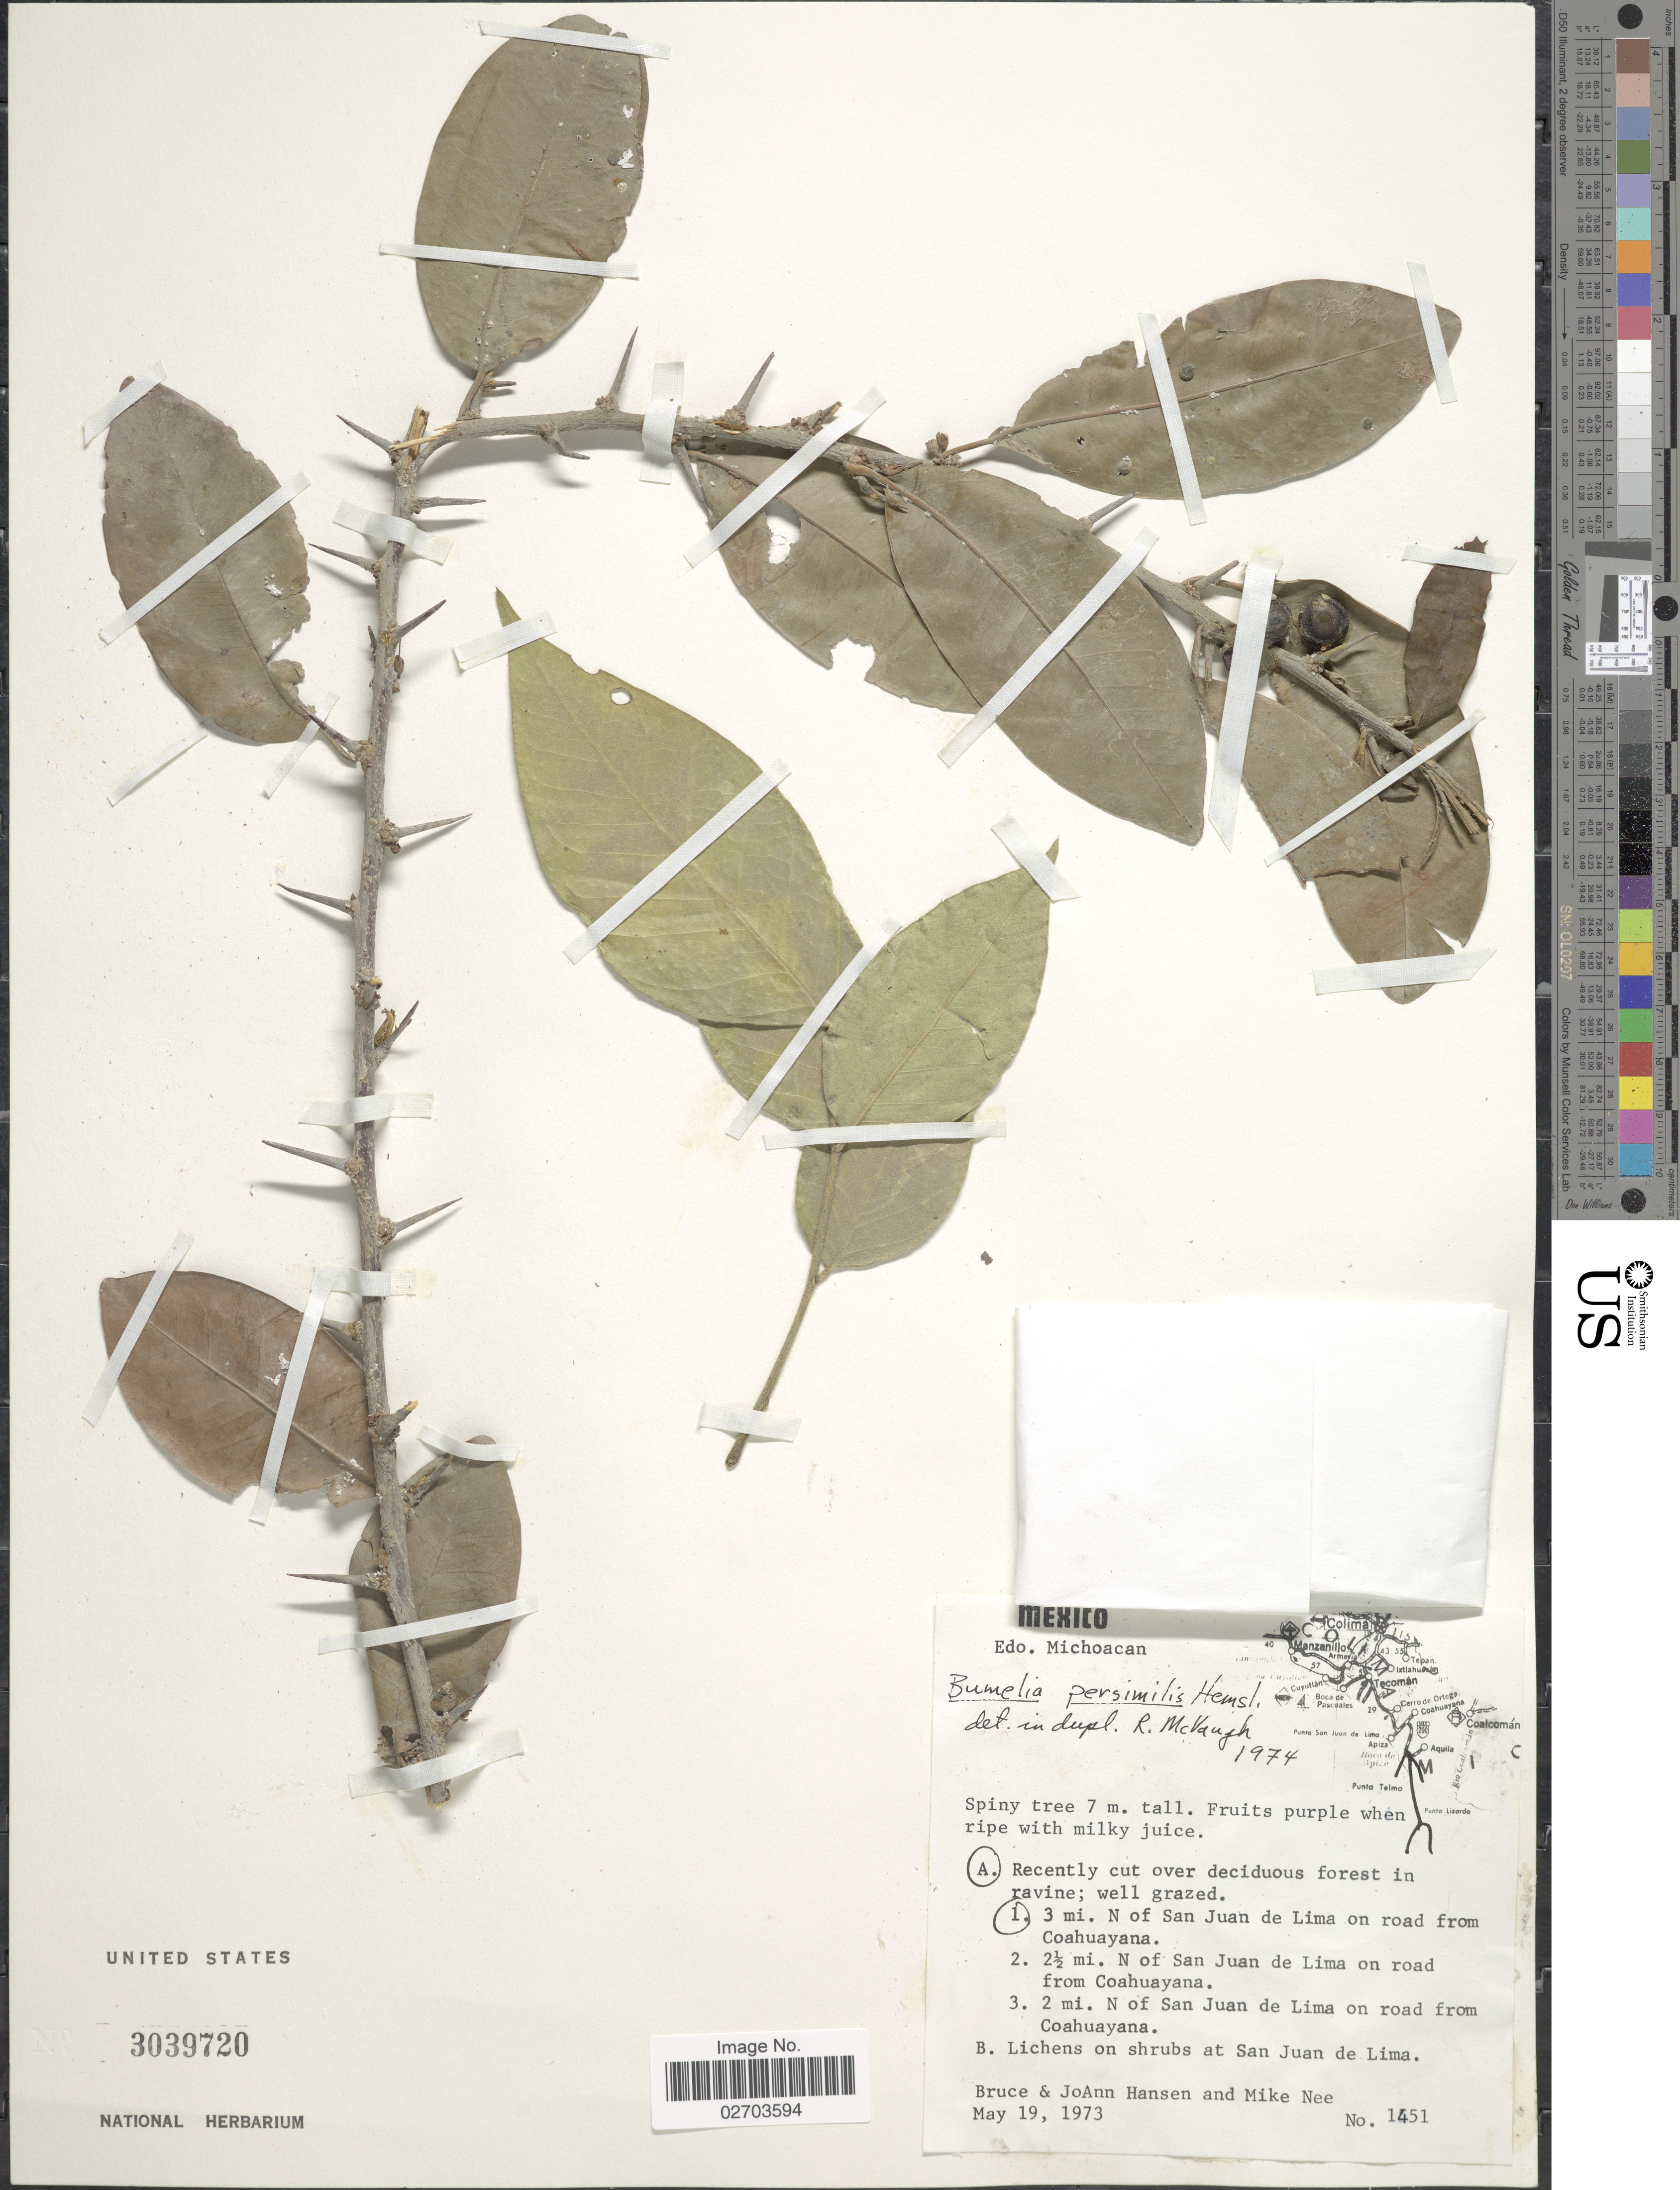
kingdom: Plantae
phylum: Tracheophyta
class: Magnoliopsida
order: Ericales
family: Sapotaceae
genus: Sideroxylon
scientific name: Sideroxylon persimile subsp. persimile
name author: (Hemsl.) T.D. Penn.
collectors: B. Hansen, J. Hansen & M. Nee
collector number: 1451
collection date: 1973-05-19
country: Mexico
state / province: Michoacán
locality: Recently cut over deciduous forest in ravine, 3 mi. N of San Juan de Lima on road from Coahuayana.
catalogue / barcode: US 3039720